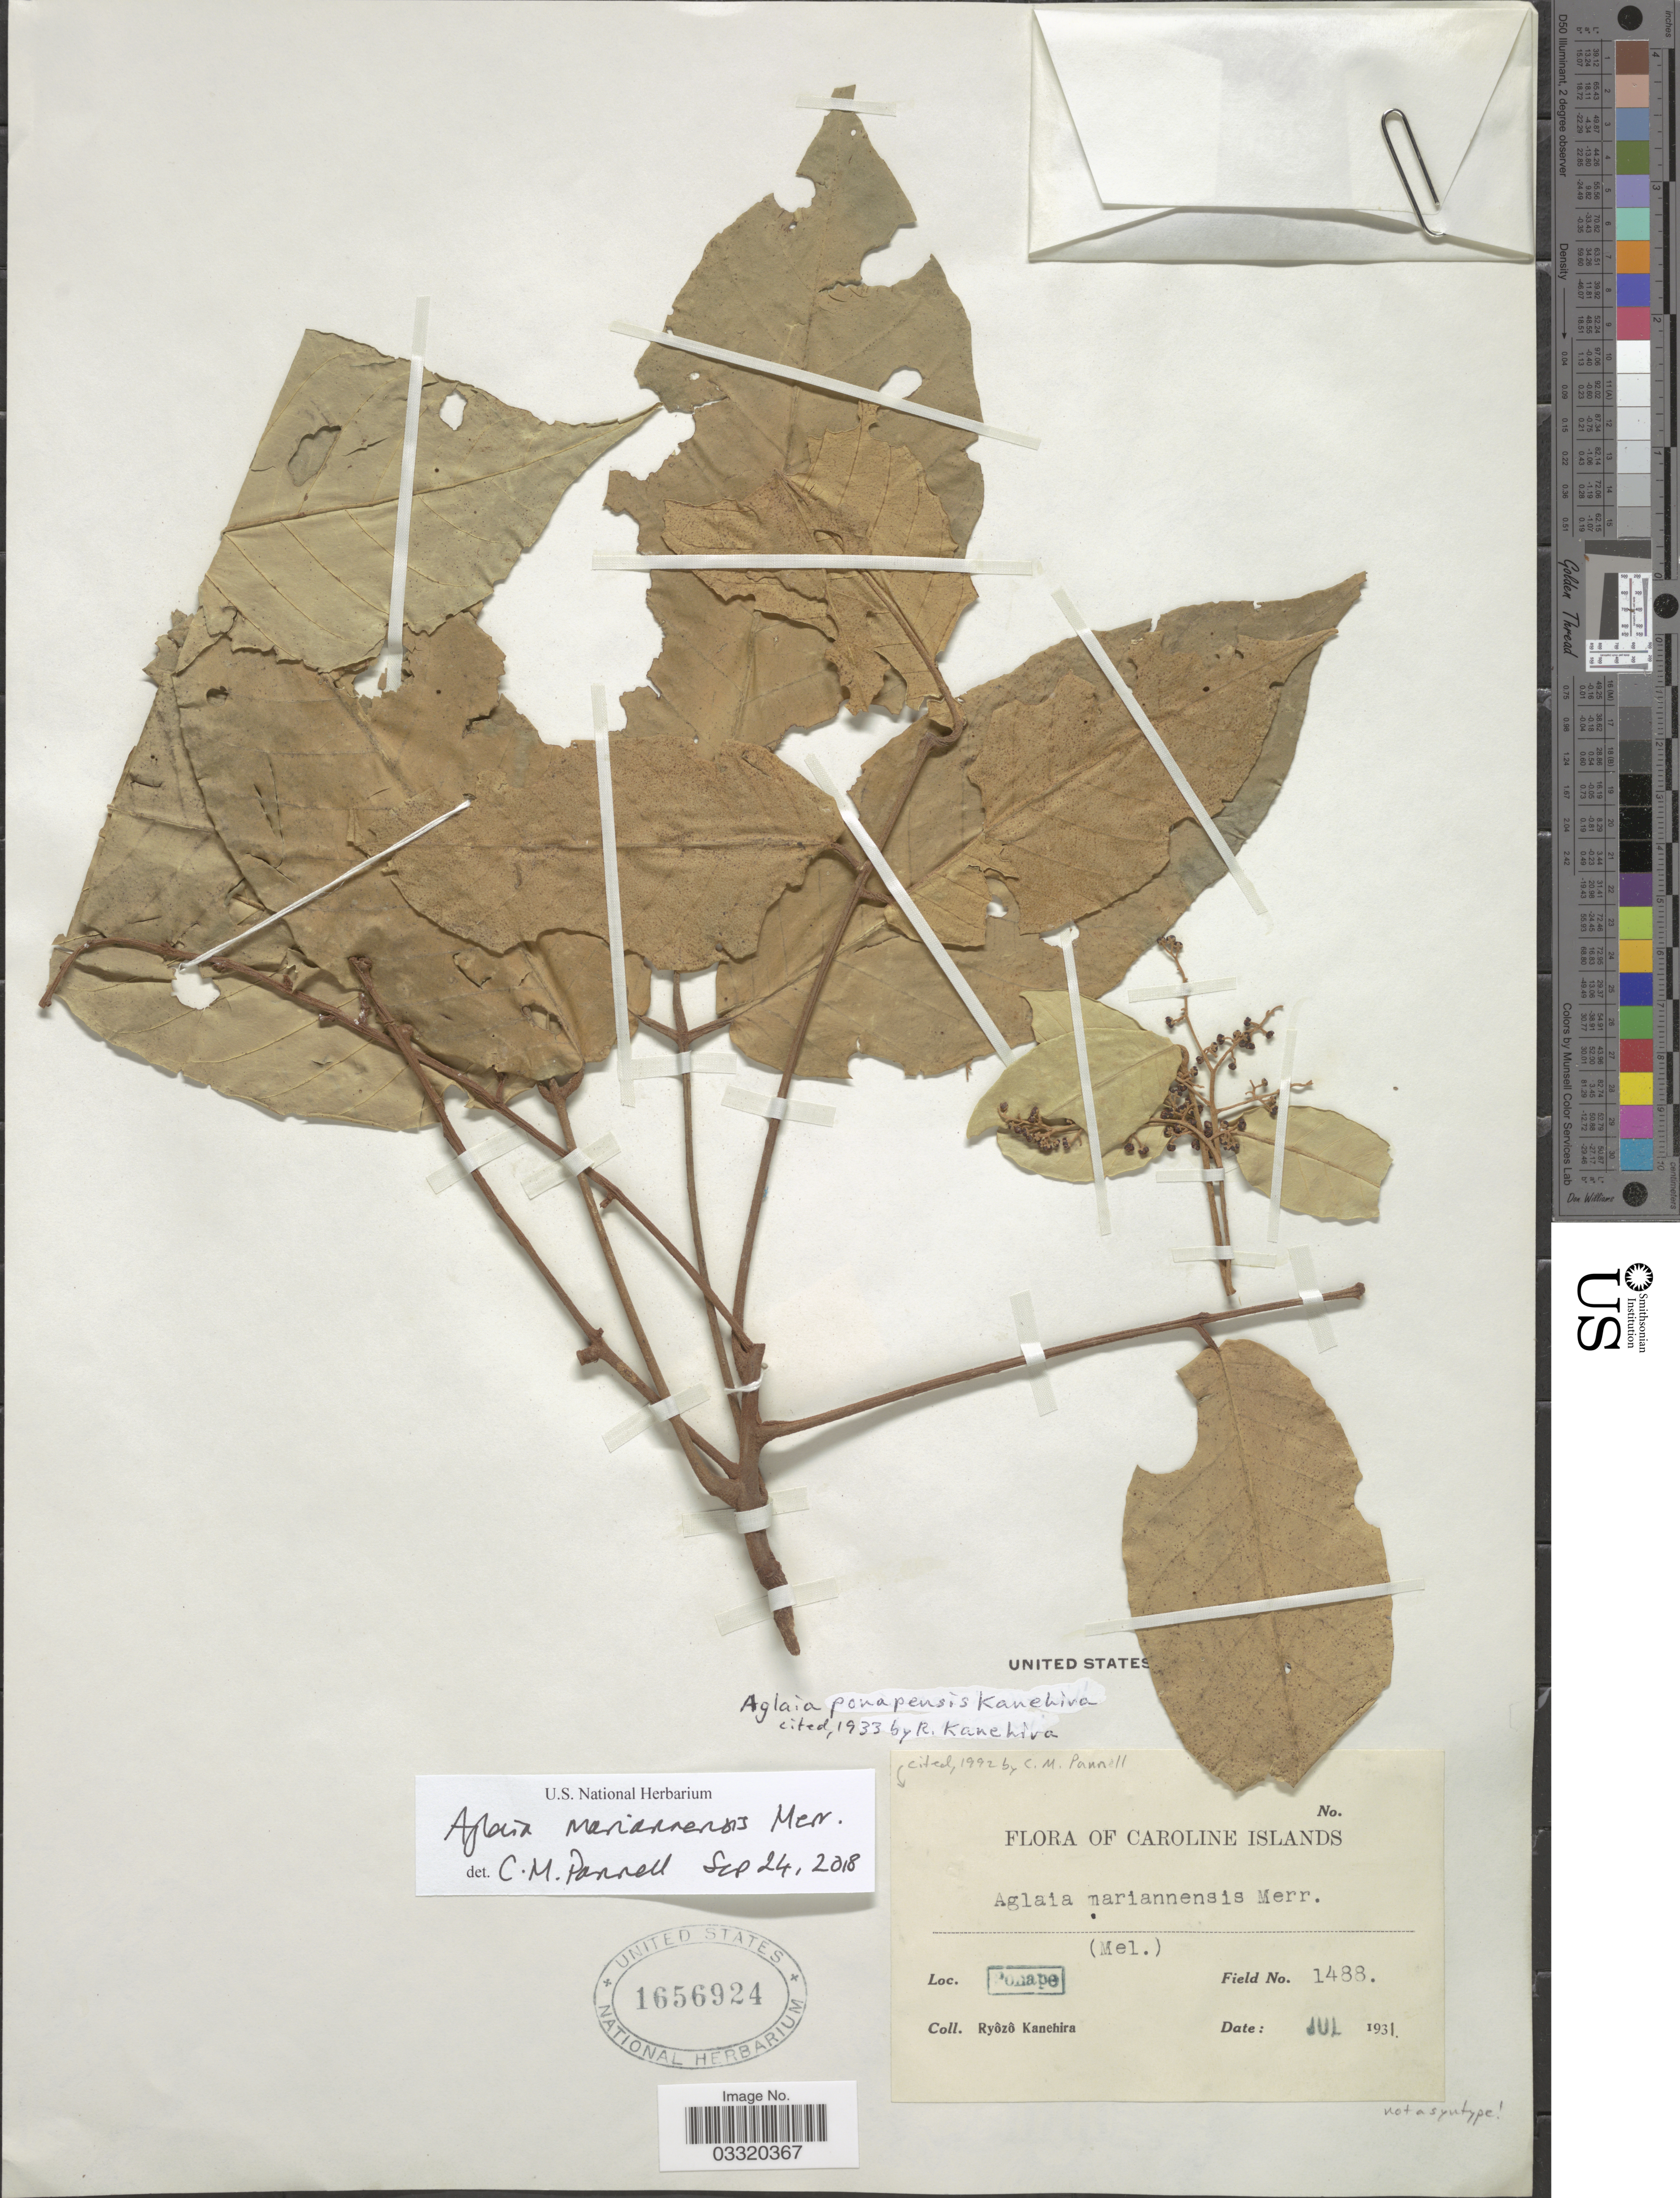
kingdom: Plantae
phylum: Tracheophyta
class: Magnoliopsida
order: Sapindales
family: Meliaceae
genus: Aglaia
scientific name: Aglaia mariannensis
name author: Merr.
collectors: R. Kanehira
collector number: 1488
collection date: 1931-07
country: Micronesia, Federated States of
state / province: Pohnpei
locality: Caroline Islands. Ponape.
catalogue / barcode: US 1656924